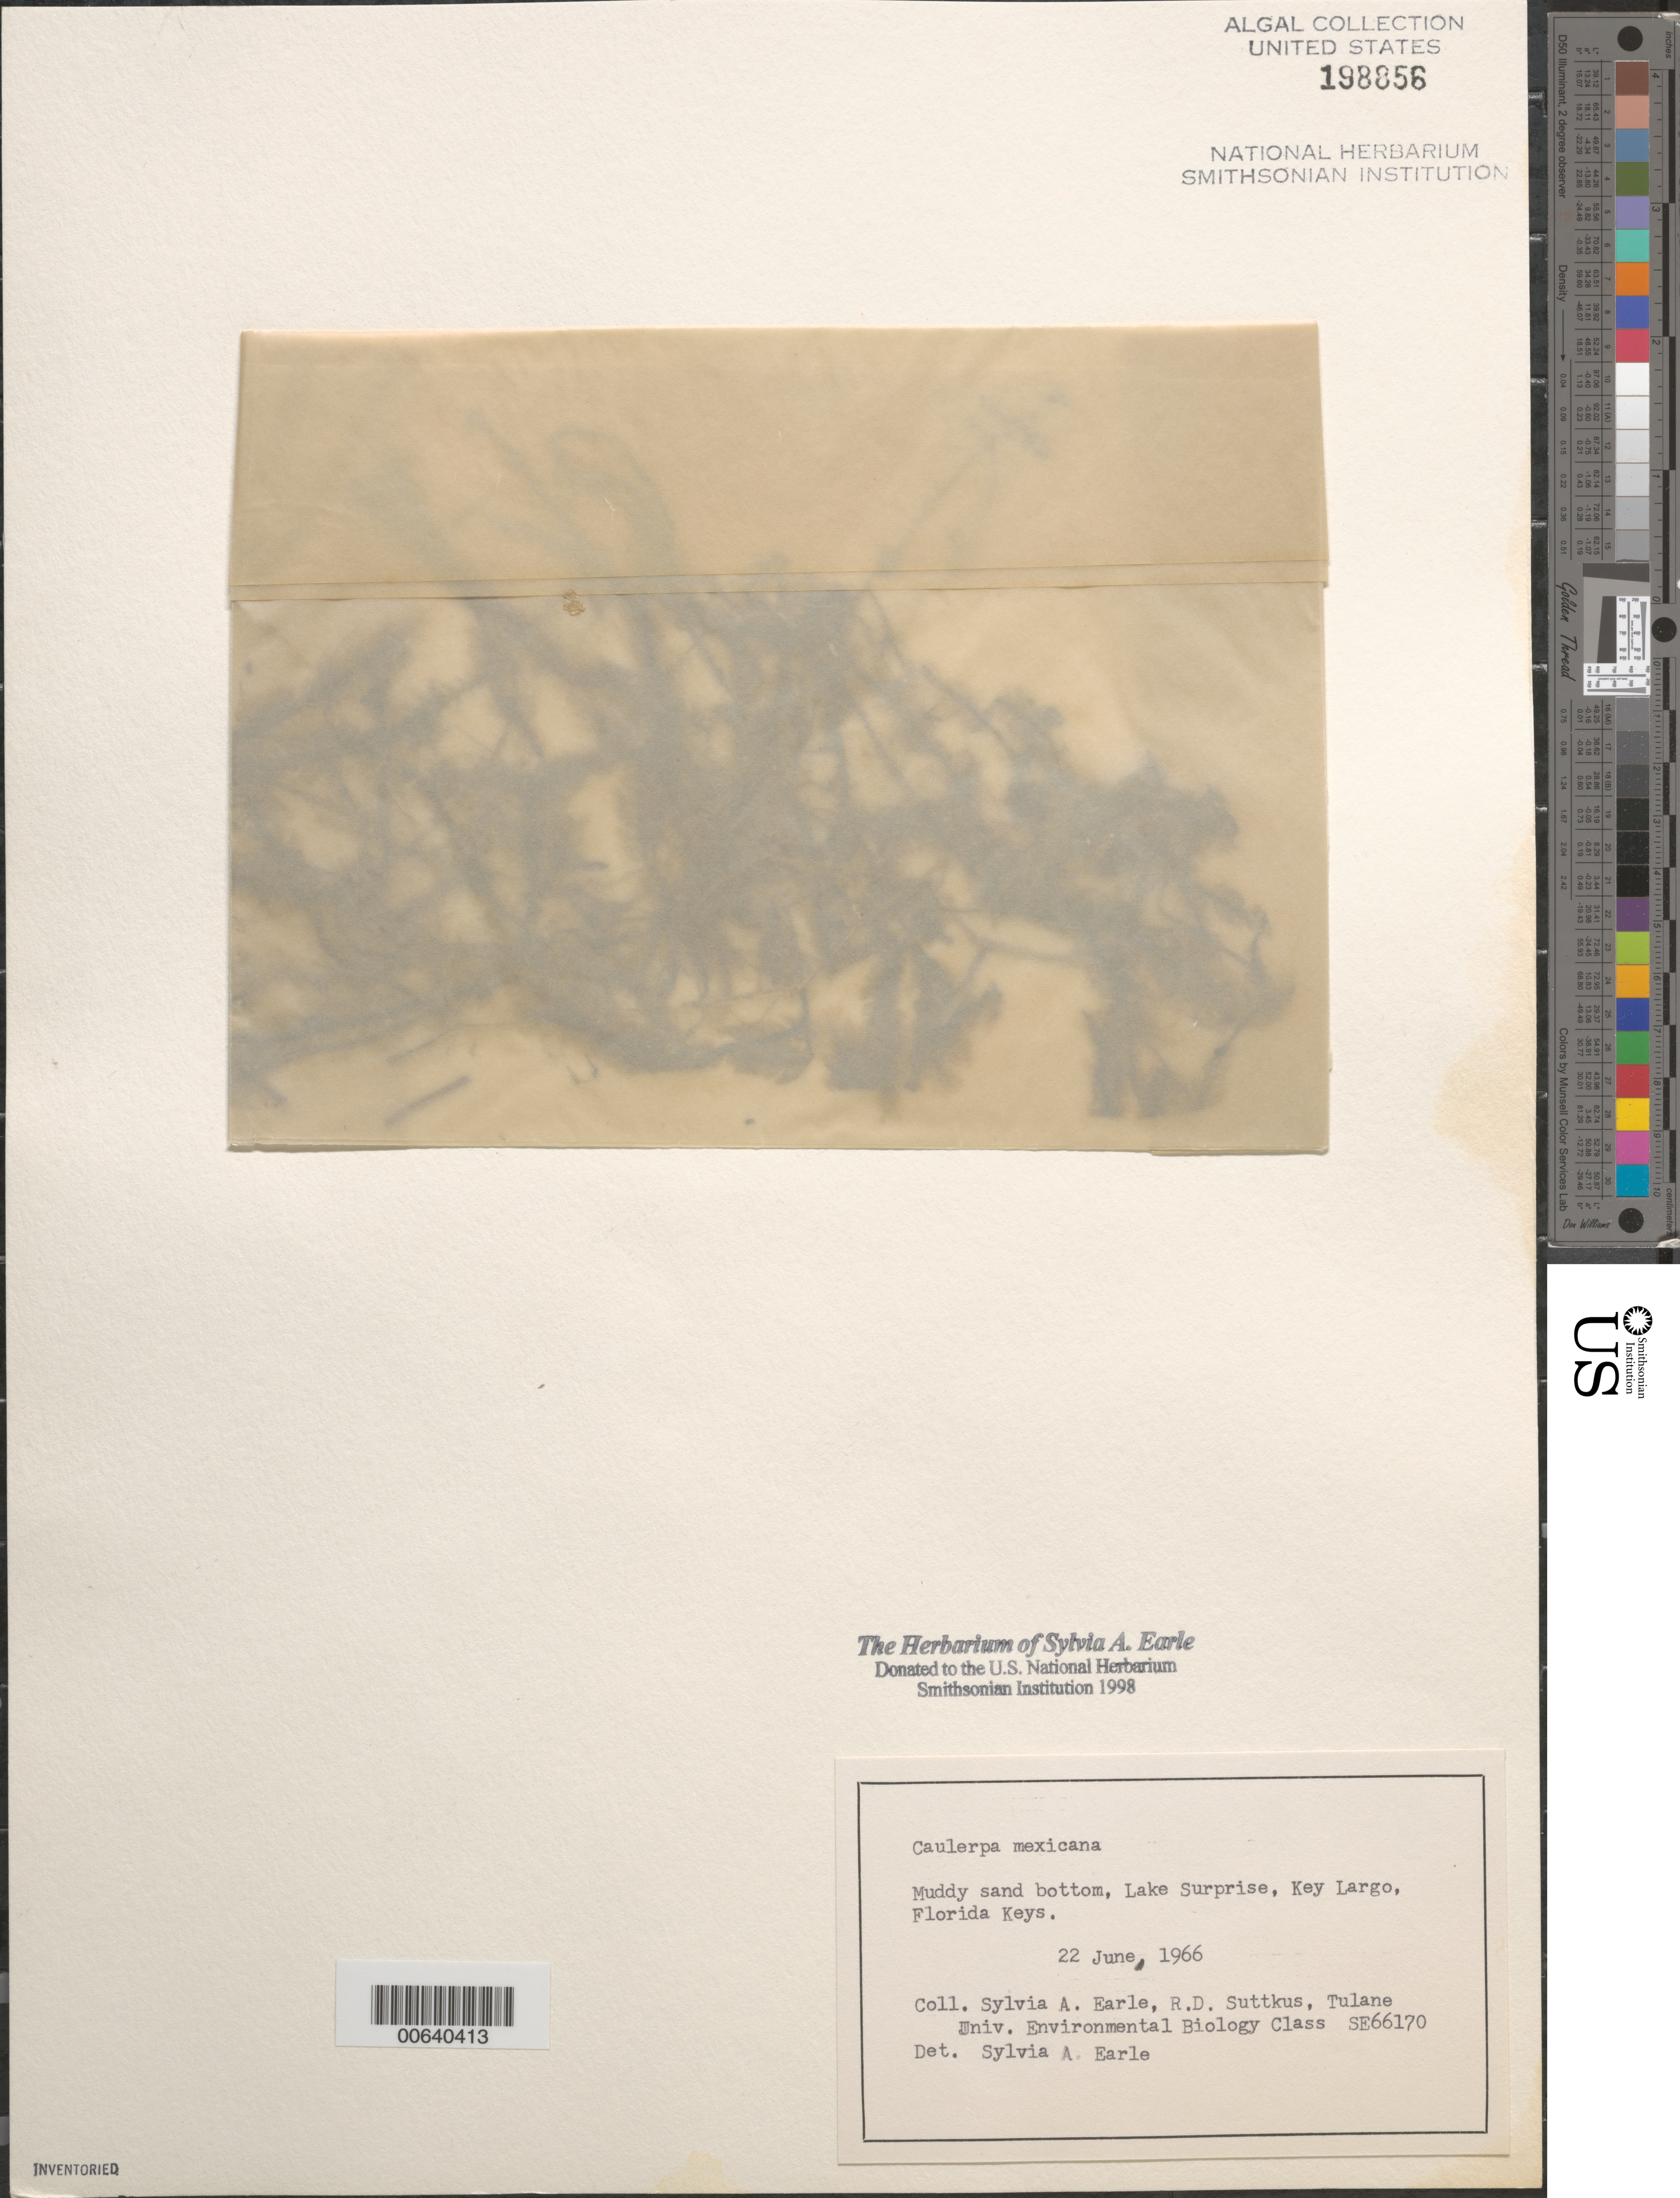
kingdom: Plantae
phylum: Chlorophyta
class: Ulvophyceae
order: Bryopsidales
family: Caulerpaceae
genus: Caulerpa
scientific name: Caulerpa mexicana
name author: Sond. ex Kütz.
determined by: Earle, S. A.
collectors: S. A. Earle, R. Suttkus & Tulane Univ. Env. Biol. Class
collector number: Se 66170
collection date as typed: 22 Jun 1966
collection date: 1966-06-22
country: United States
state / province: Florida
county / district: Monroe County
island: Key Largo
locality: Lake Surprise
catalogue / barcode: US 198856